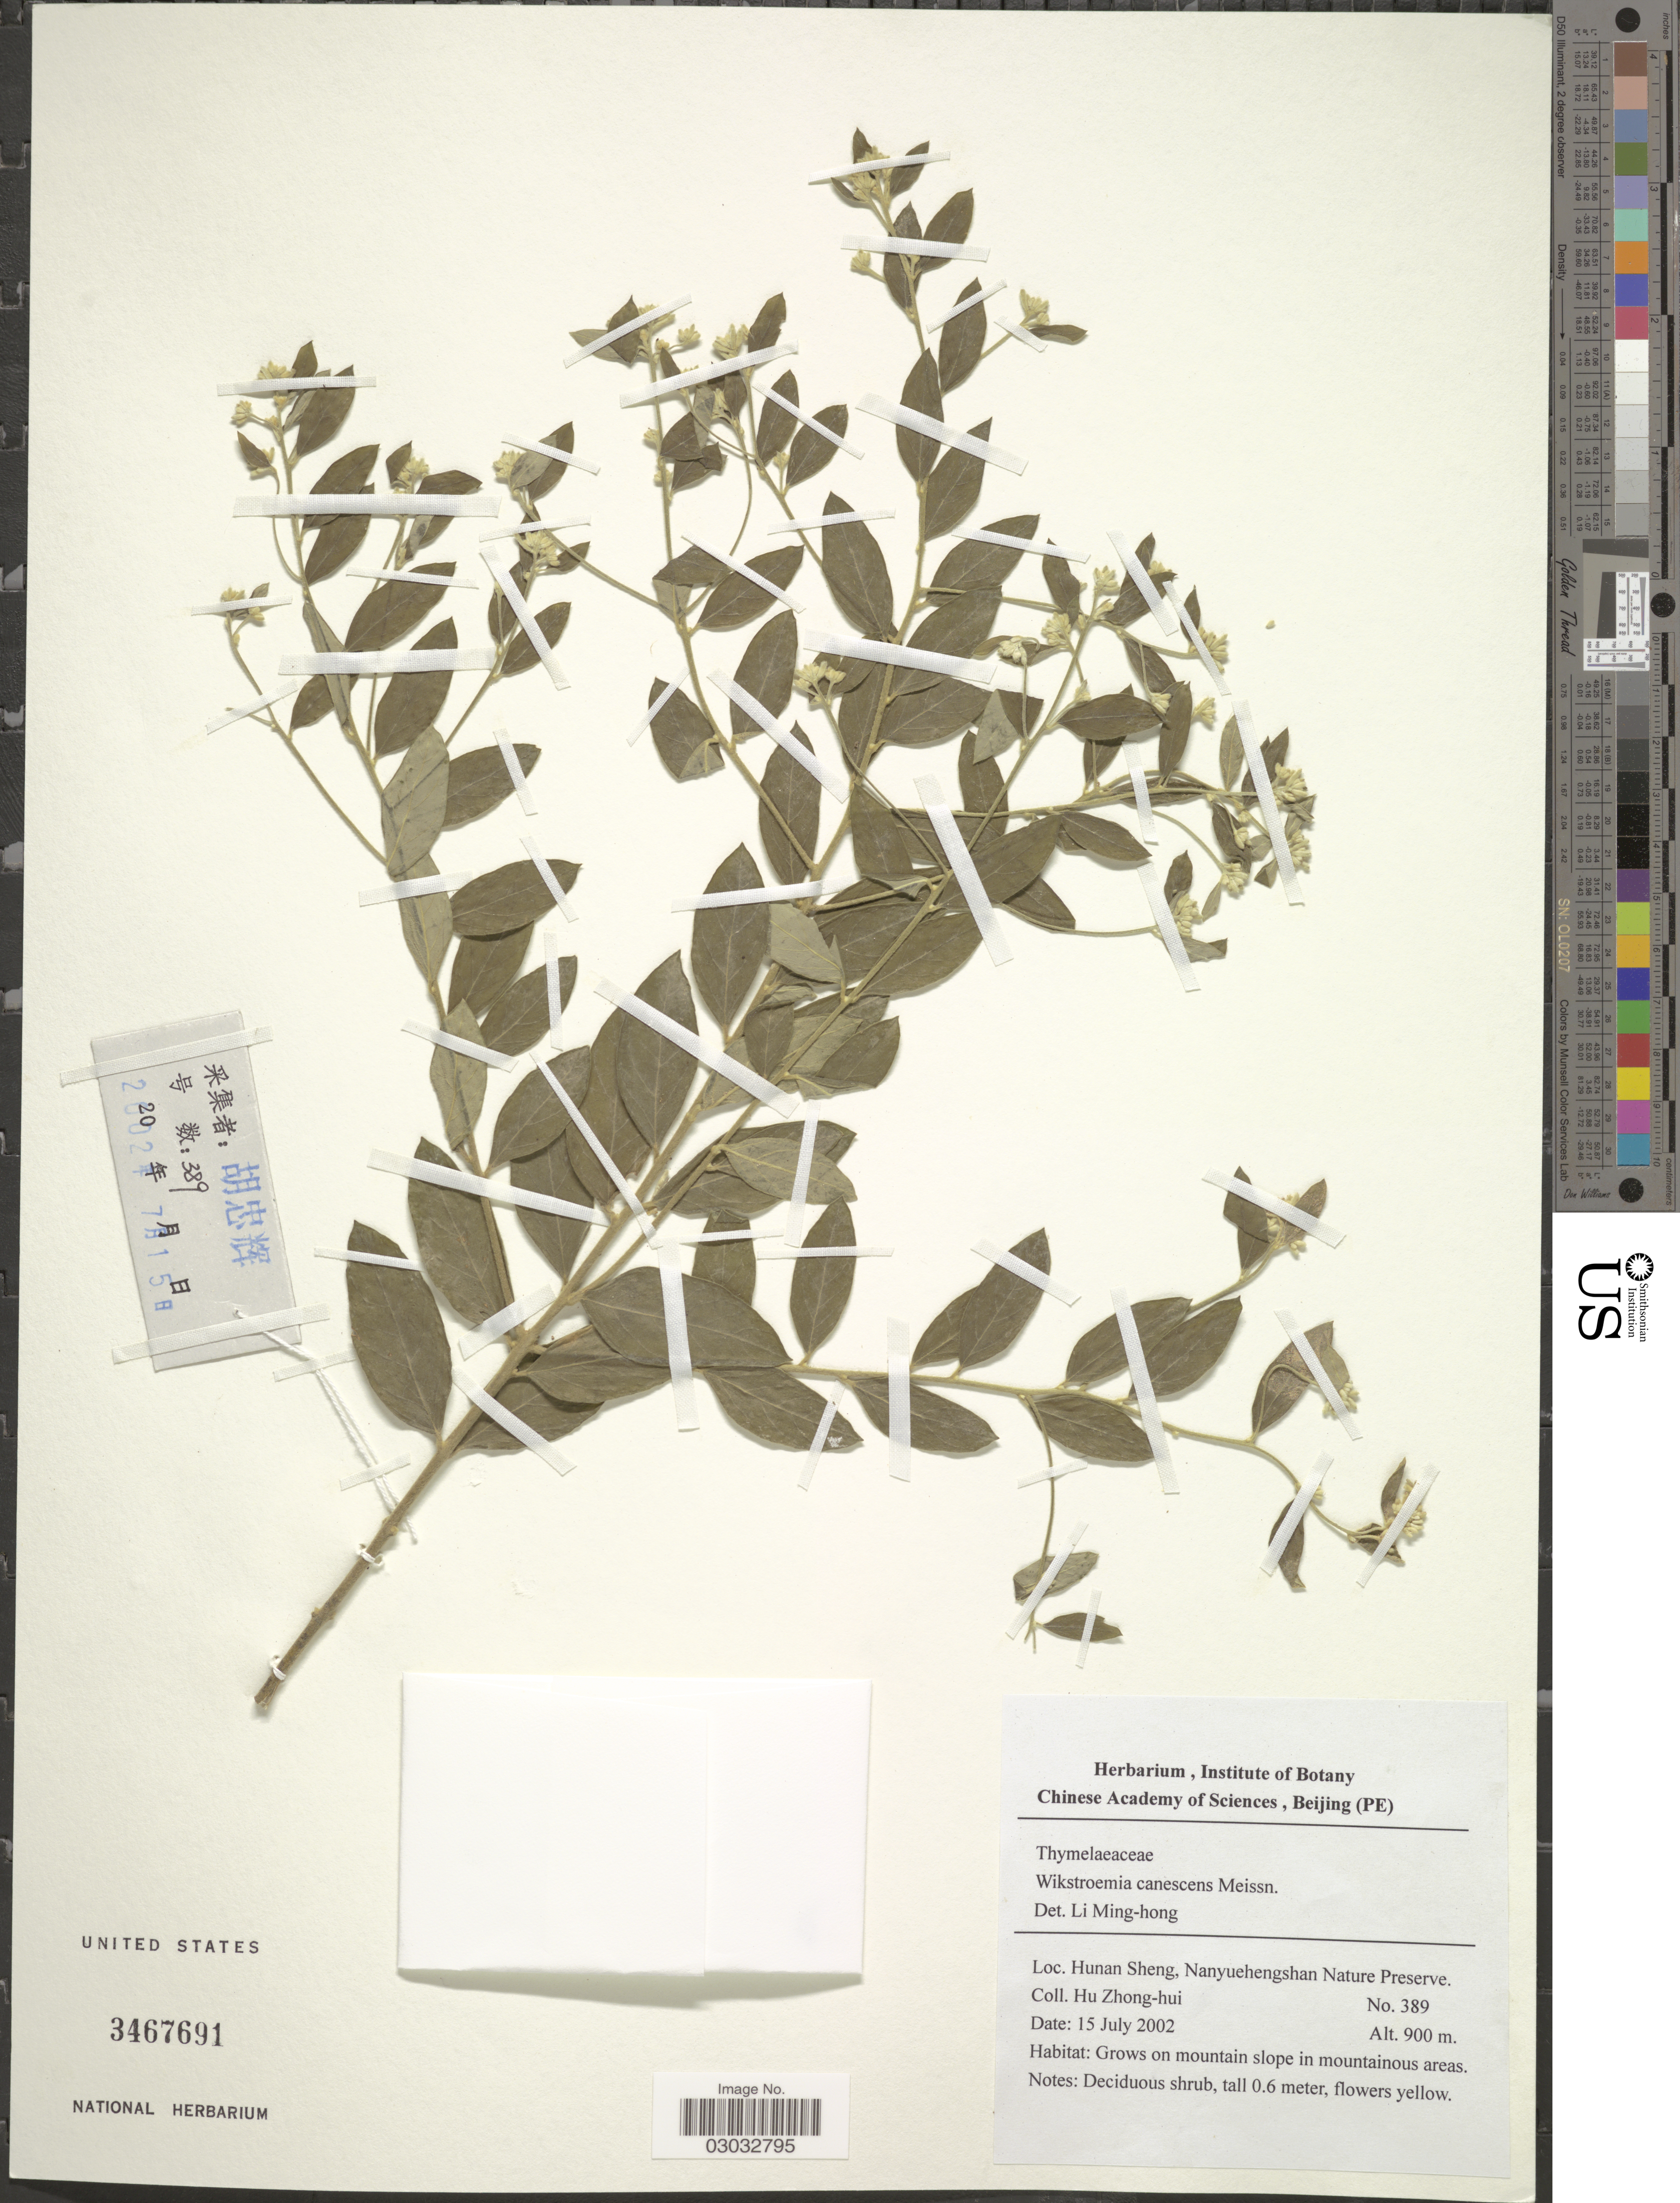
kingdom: Plantae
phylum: Tracheophyta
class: Magnoliopsida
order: Malvales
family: Thymelaeaceae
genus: Wikstroemia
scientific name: Wikstroemia canescens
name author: Meisn.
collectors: Z. H. Hu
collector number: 389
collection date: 2002-07-15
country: China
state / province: Hunan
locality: Hunan Sheng, Nanyuehengshan Nature Preserve.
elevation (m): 900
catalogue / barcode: US 3467691